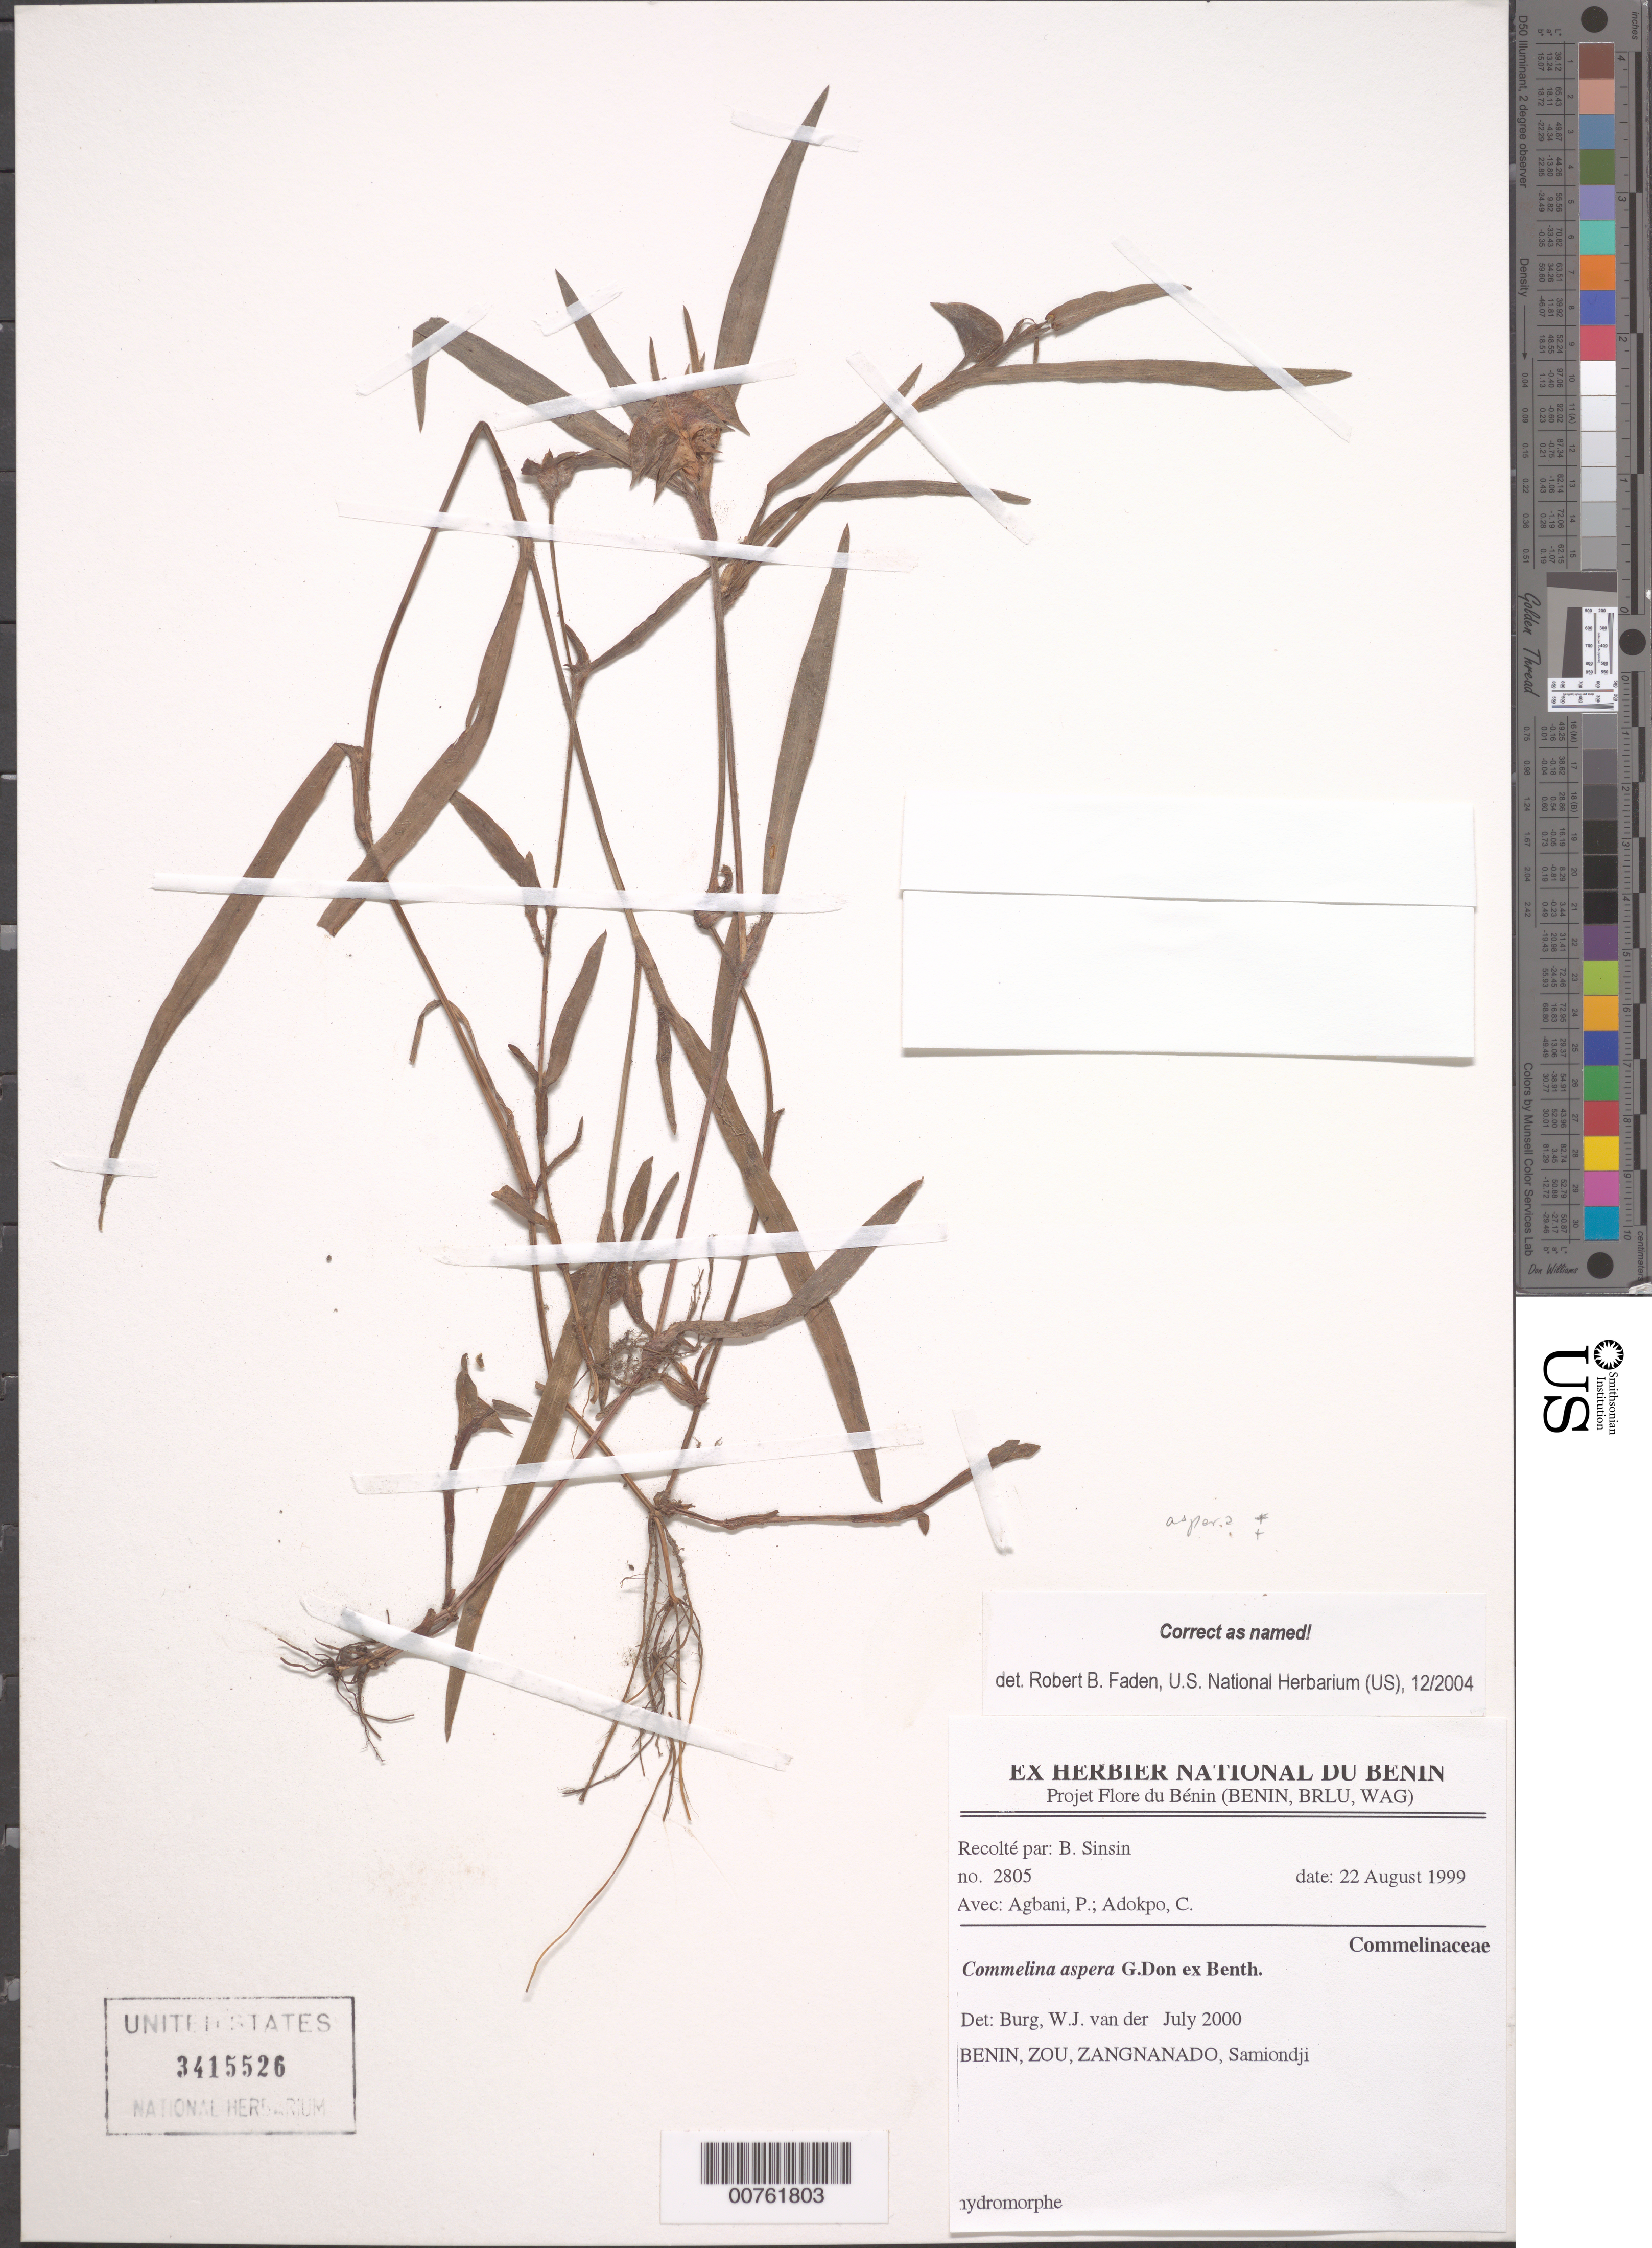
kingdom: Plantae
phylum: Tracheophyta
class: Liliopsida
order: Commelinales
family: Commelinaceae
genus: Commelina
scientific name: Commelina aspera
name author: G. Don ex Benth.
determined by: Faden, Robert B., (US), Smithsonian Institution - National Museum of Natural History (UNITED STATES)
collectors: B. Sinsin, P. Agbani & C. Adokpo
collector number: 2805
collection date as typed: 22 Aug 1999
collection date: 1999-08-22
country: Benin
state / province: Zou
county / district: Zangnanado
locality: Samiondji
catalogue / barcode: US 3415526